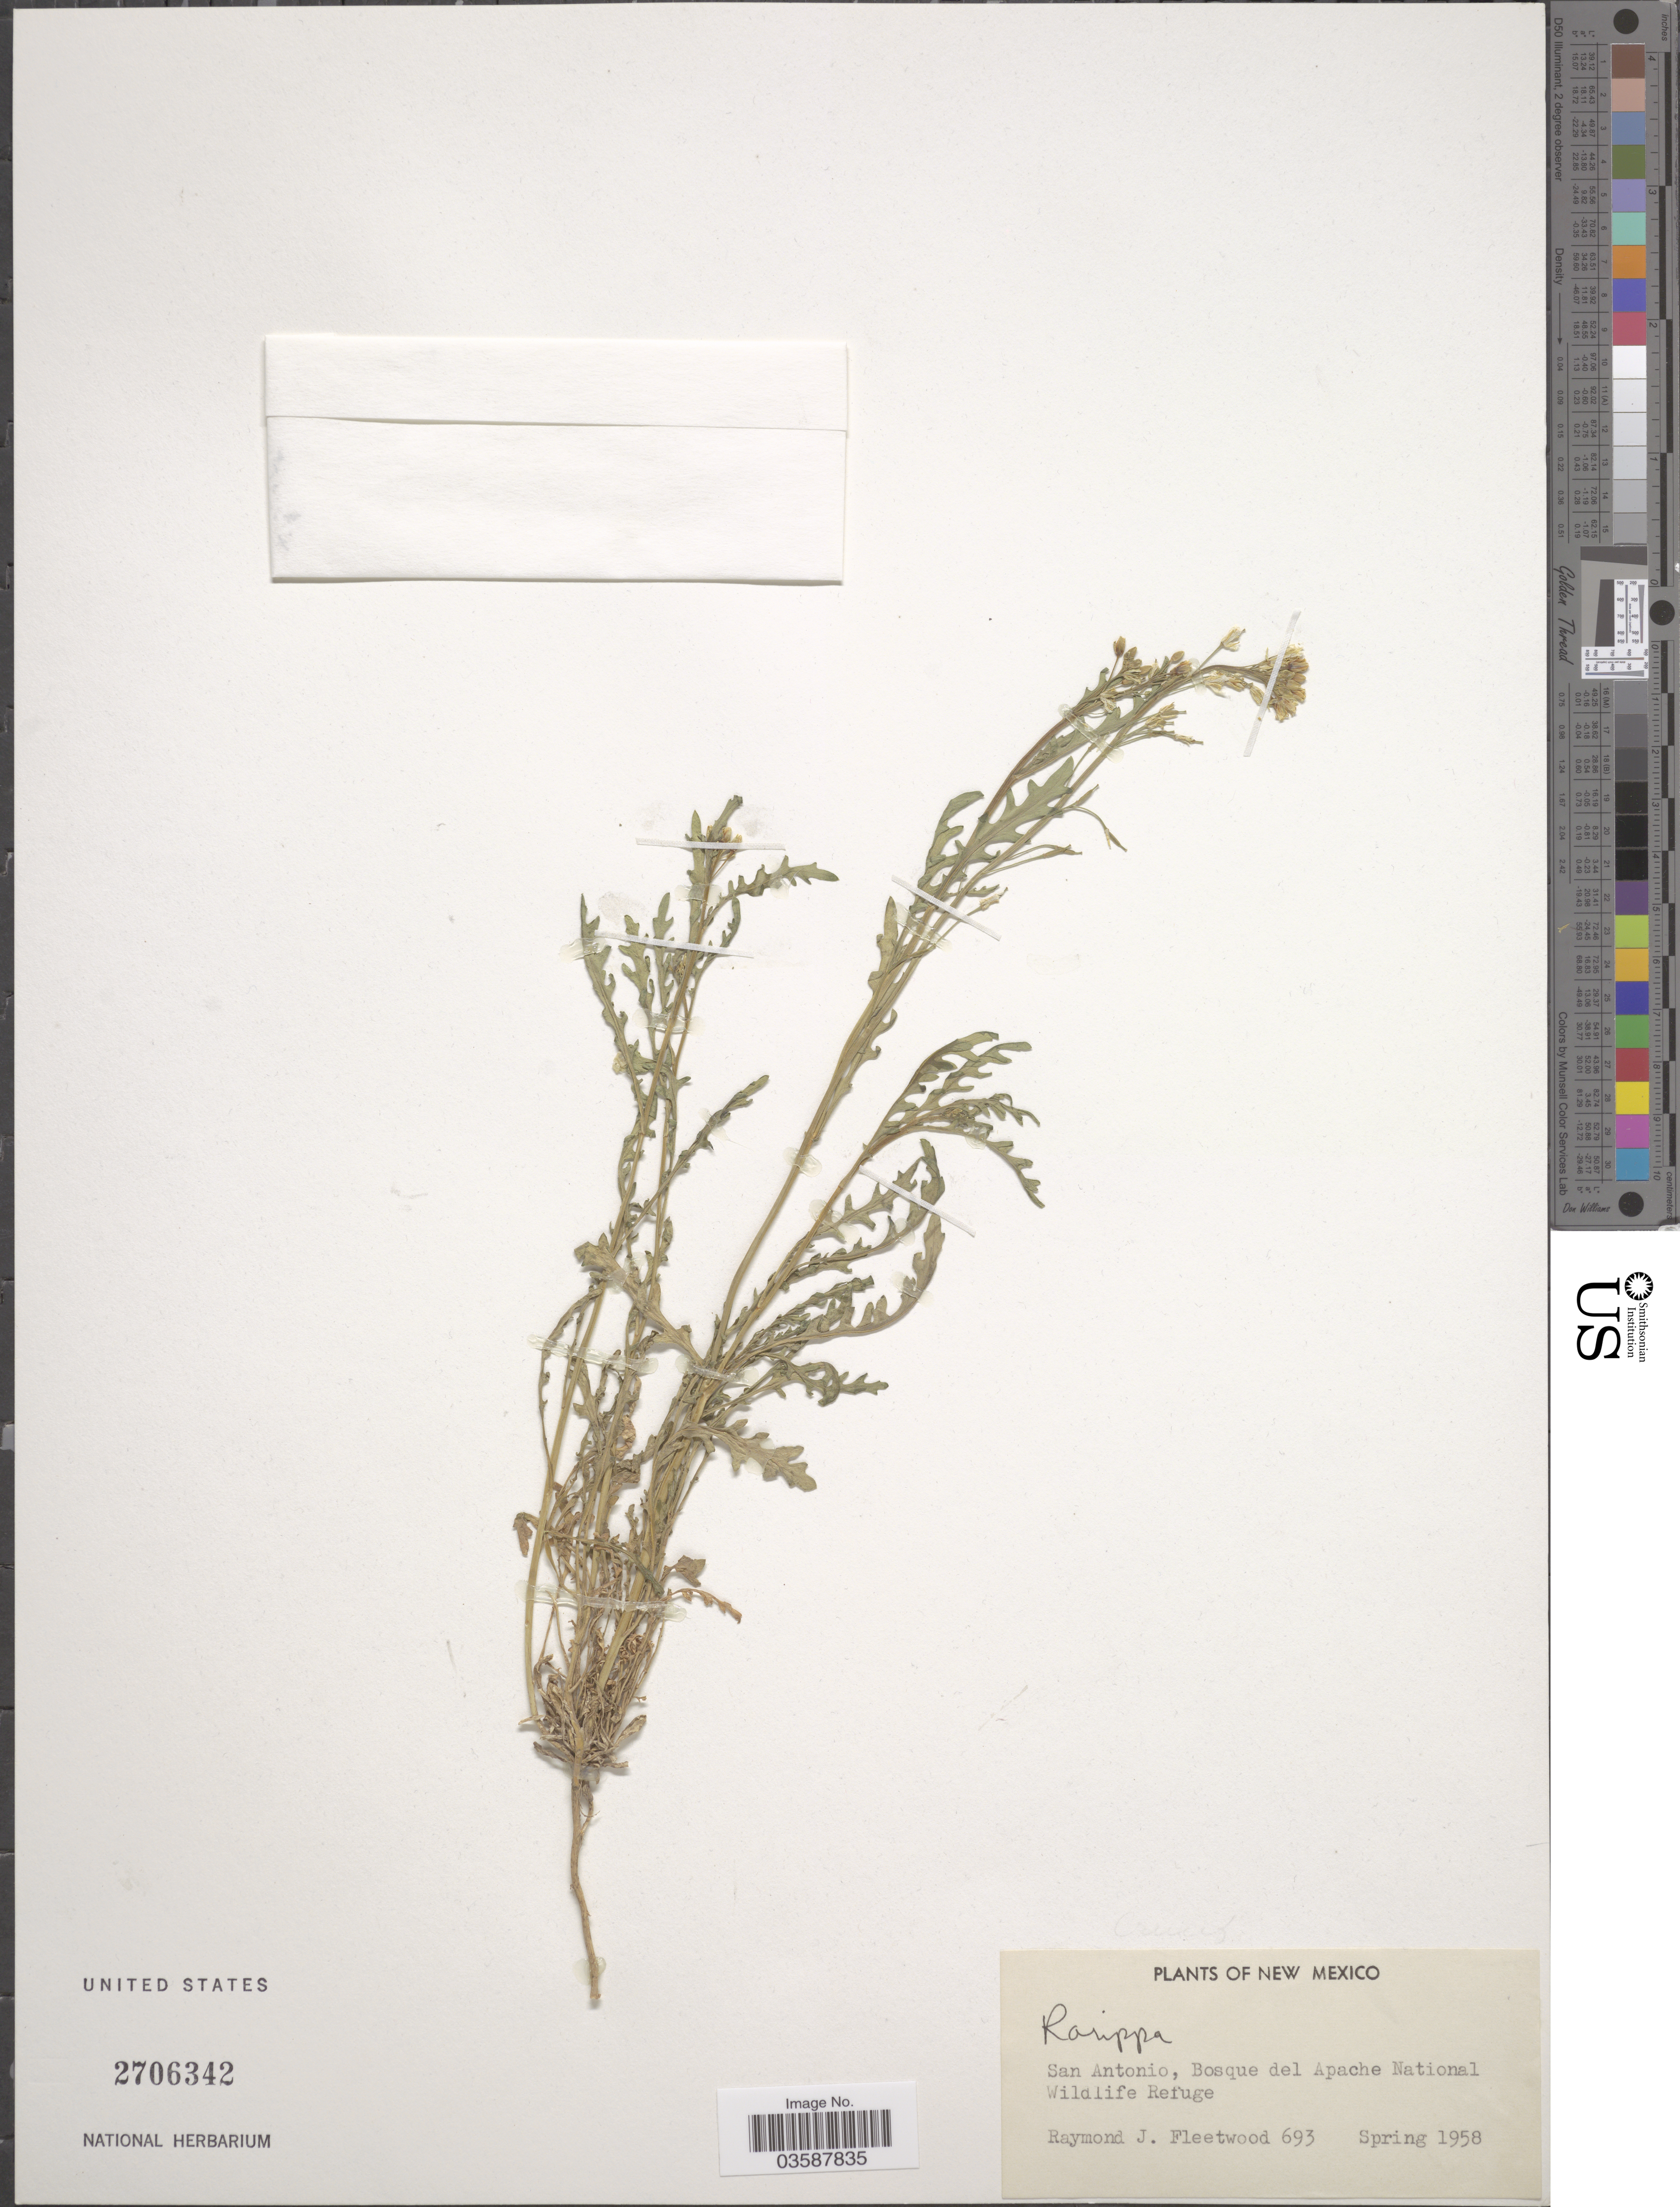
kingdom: Plantae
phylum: Tracheophyta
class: Magnoliopsida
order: Brassicales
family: Brassicaceae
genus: Rorippa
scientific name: Rorippa sp.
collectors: R. J. Fleetwood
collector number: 693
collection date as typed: Spring 1958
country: United States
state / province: New Mexico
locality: San Antonio, Bosque del Apache National Wildlife Refuge.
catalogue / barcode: US 2706342